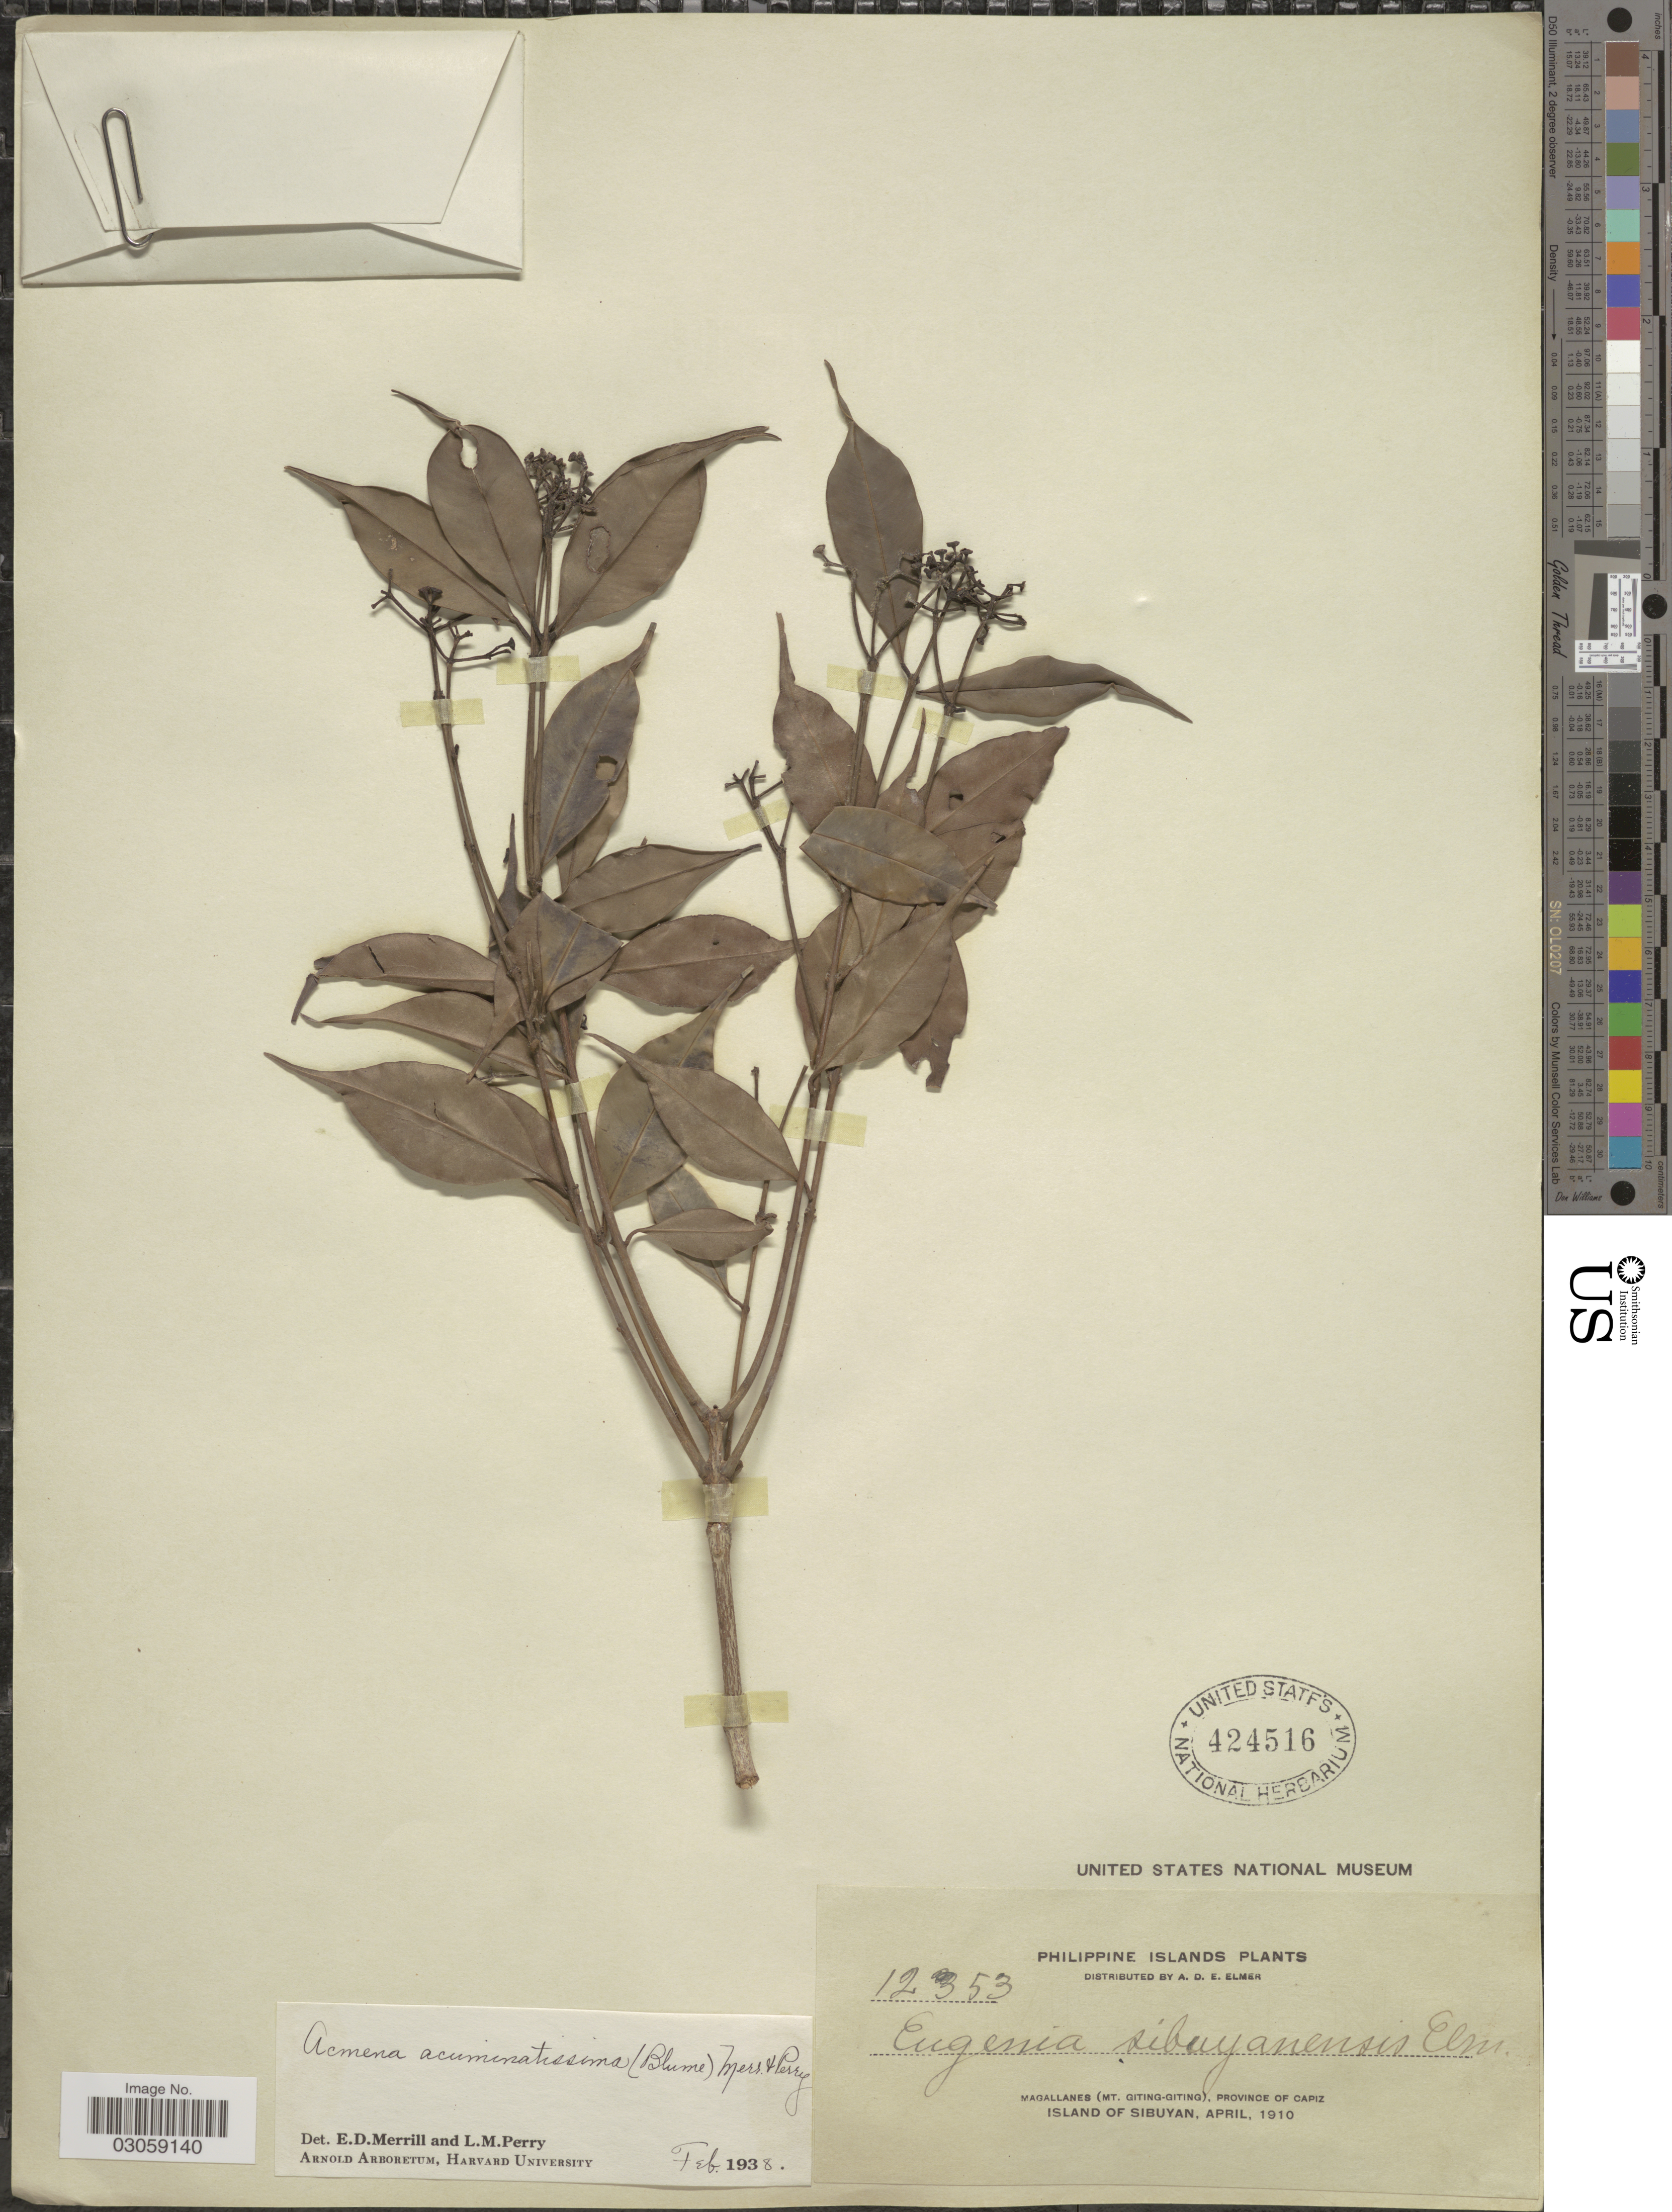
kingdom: Plantae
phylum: Tracheophyta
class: Magnoliopsida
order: Myrtales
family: Myrtaceae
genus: Syzygium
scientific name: Syzygium acuminatissimum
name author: (Blume) DC.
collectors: A. D. E. Elmer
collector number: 12353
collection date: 1910-04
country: Philippines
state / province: Western Visayas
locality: Philippine Islands, Magallanes (Mt. Giting-Giting), Province of Capiz, Island of Sibuyan.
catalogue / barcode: US 424516